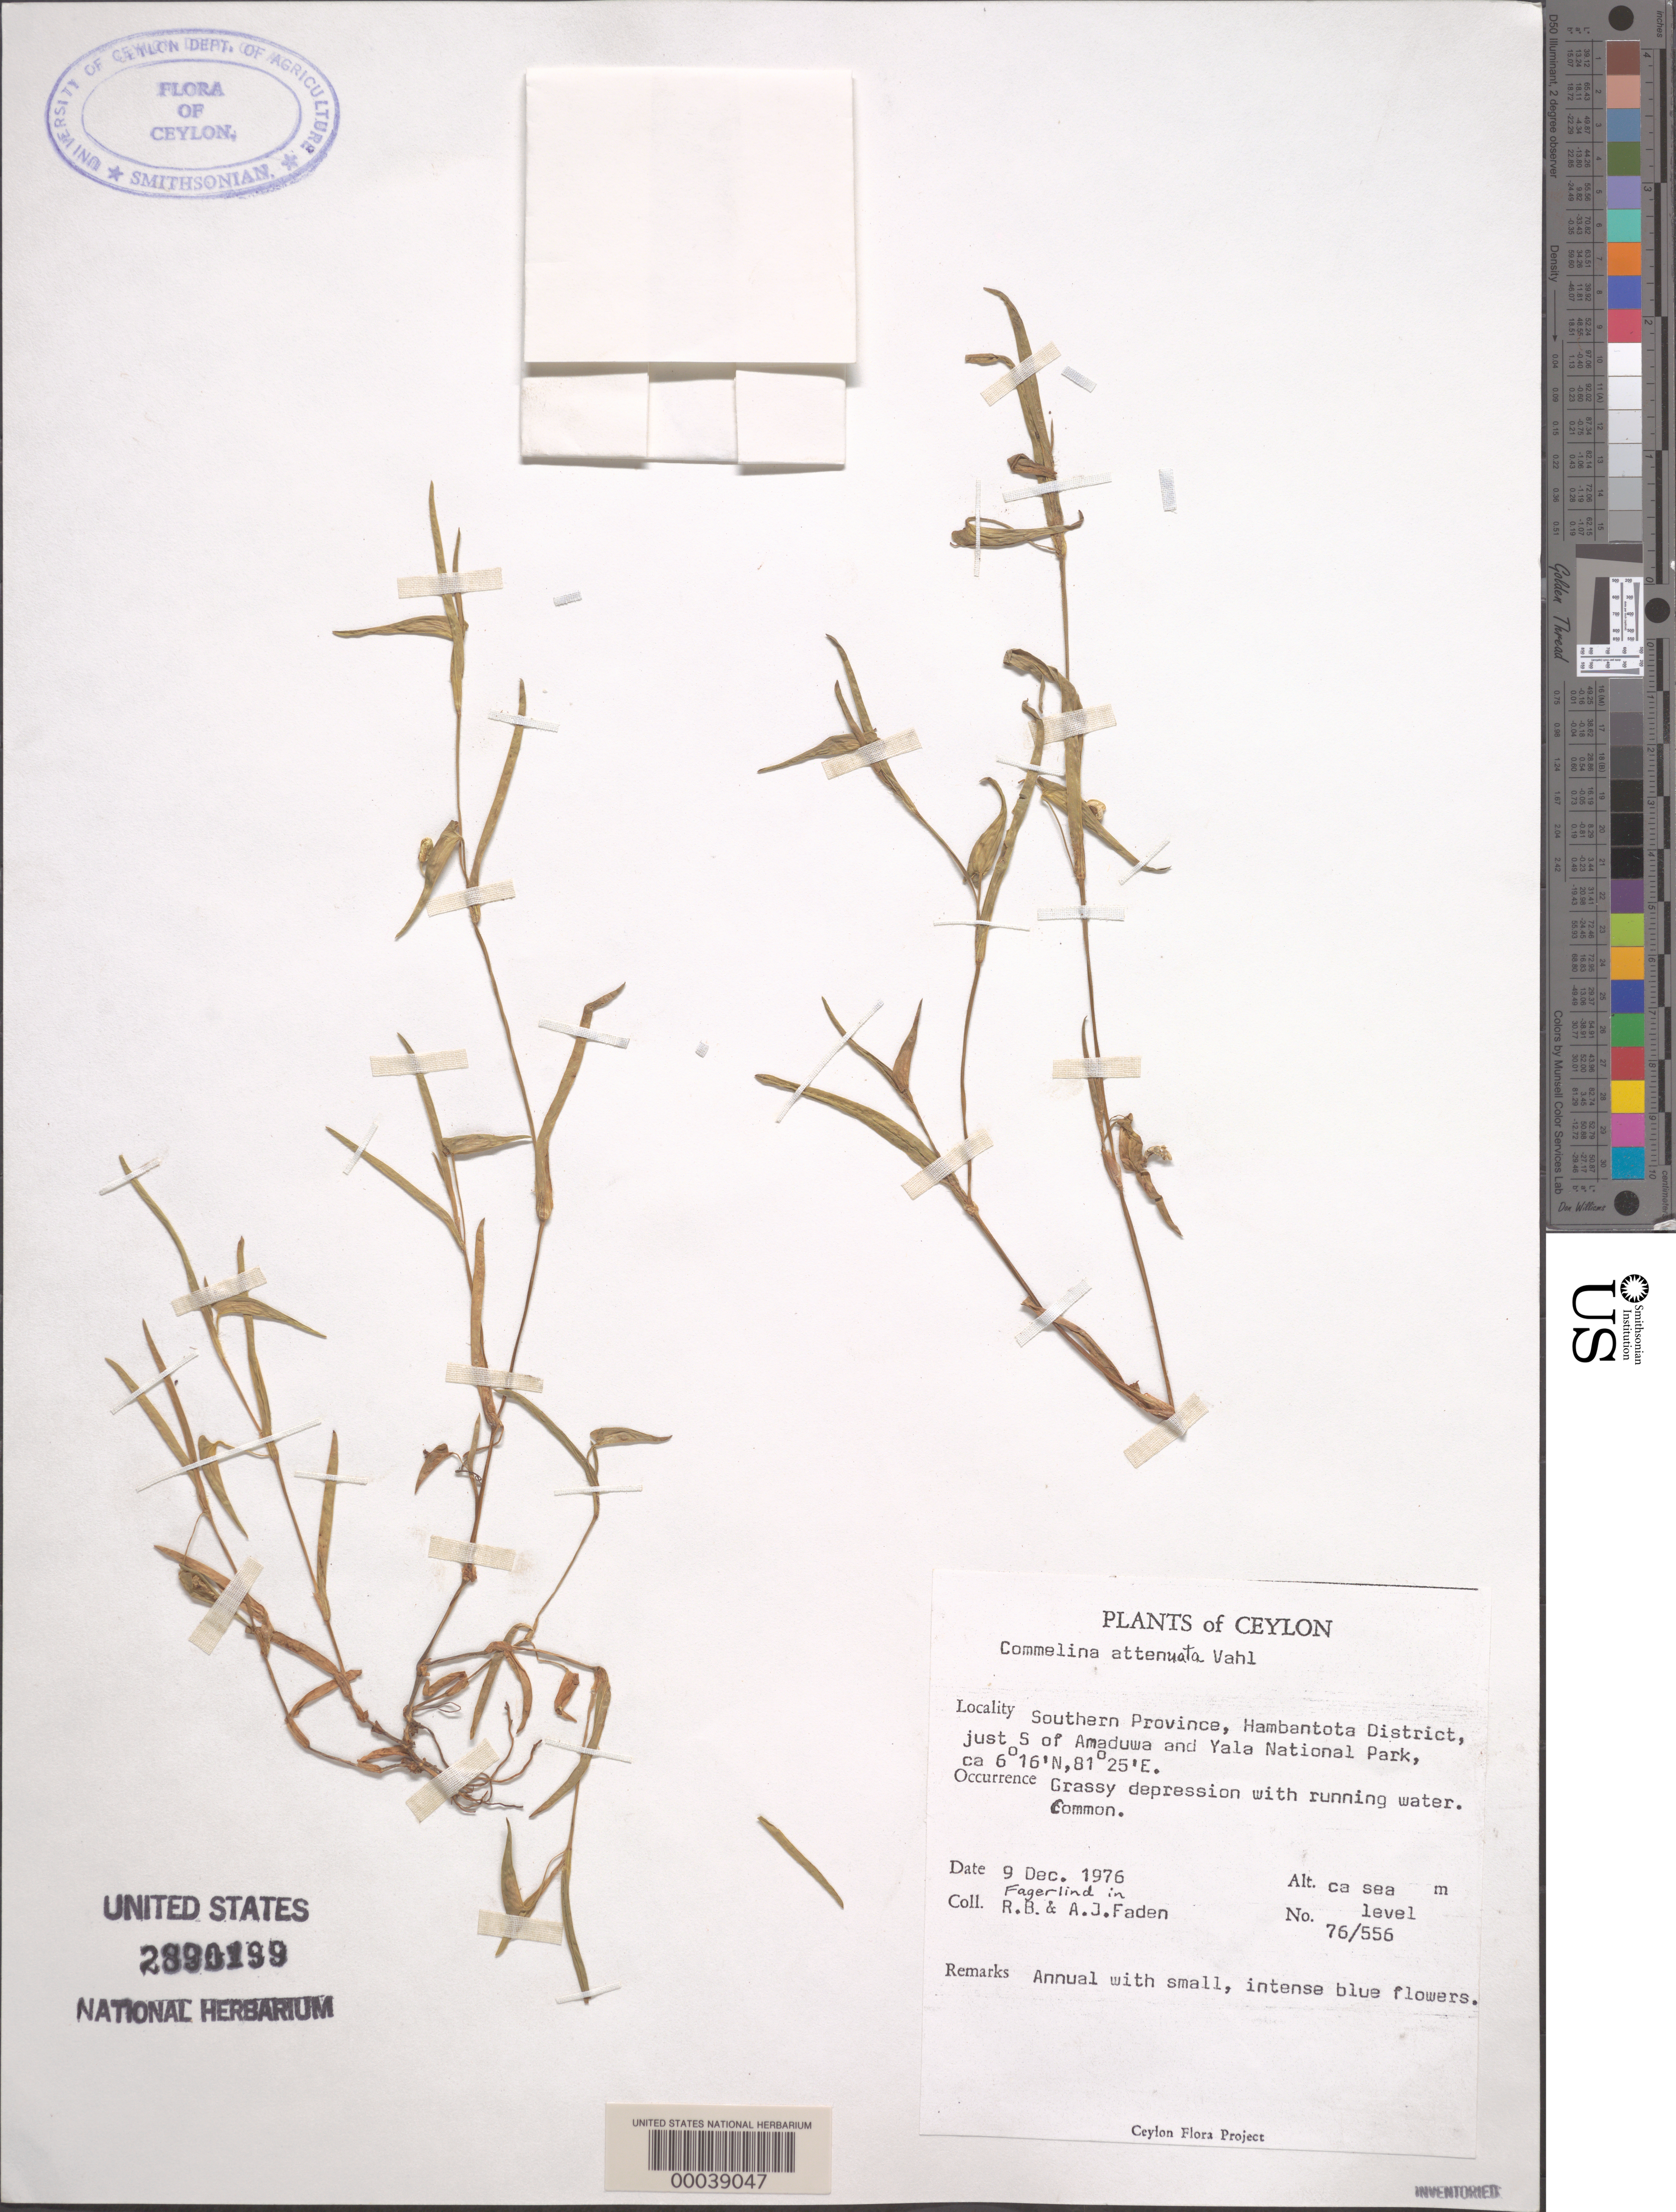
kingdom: Plantae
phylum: Tracheophyta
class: Liliopsida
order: Commelinales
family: Commelinaceae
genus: Commelina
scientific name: Commelina attenuata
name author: J. Koenig ex Vahl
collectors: R. B. Faden & A. J. Faden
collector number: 76/556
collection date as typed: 09 Dec 1976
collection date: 1976-12-09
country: Sri Lanka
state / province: Southern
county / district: Hambantota Dist.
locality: S of amaduwa and yala national park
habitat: Grassy depression with running water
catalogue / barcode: US 2890199